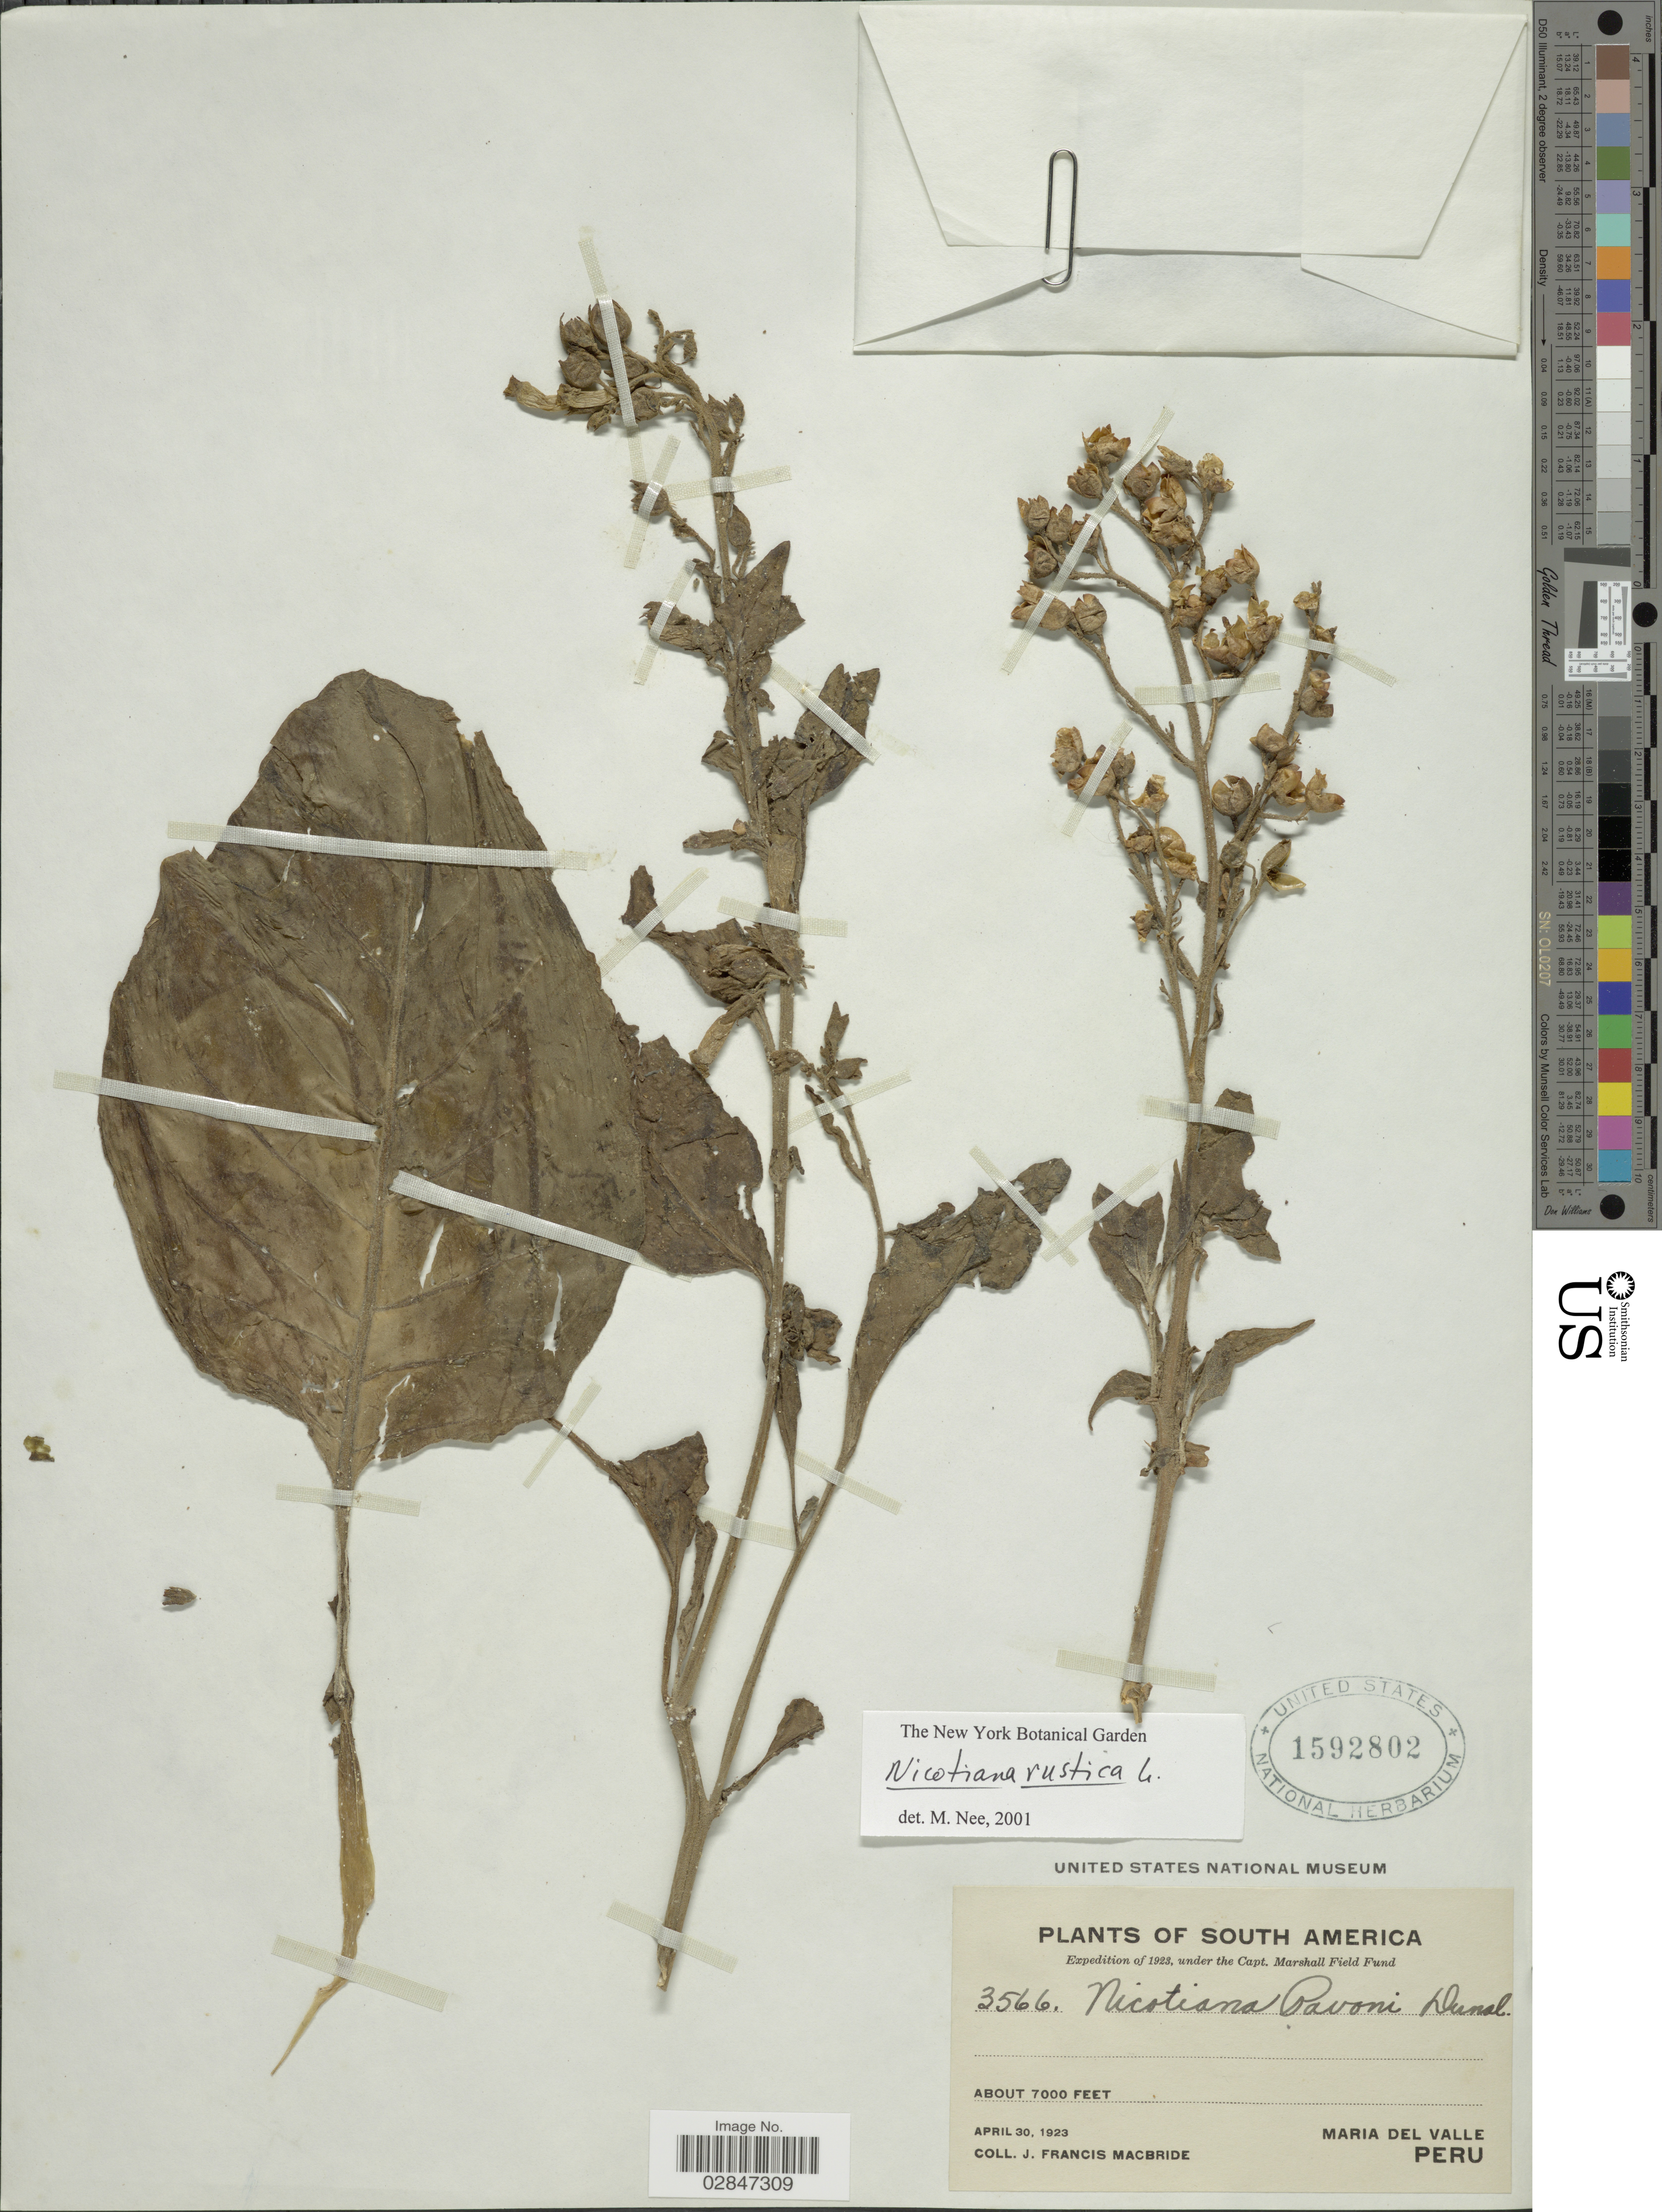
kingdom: Plantae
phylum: Tracheophyta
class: Magnoliopsida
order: Solanales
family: Solanaceae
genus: Nicotiana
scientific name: Nicotiana rustica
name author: L.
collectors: J. F. Macbride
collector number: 3566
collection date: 1923-04-30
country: Peru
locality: Maria del Valle, Peru.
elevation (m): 2134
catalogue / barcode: US 1592802